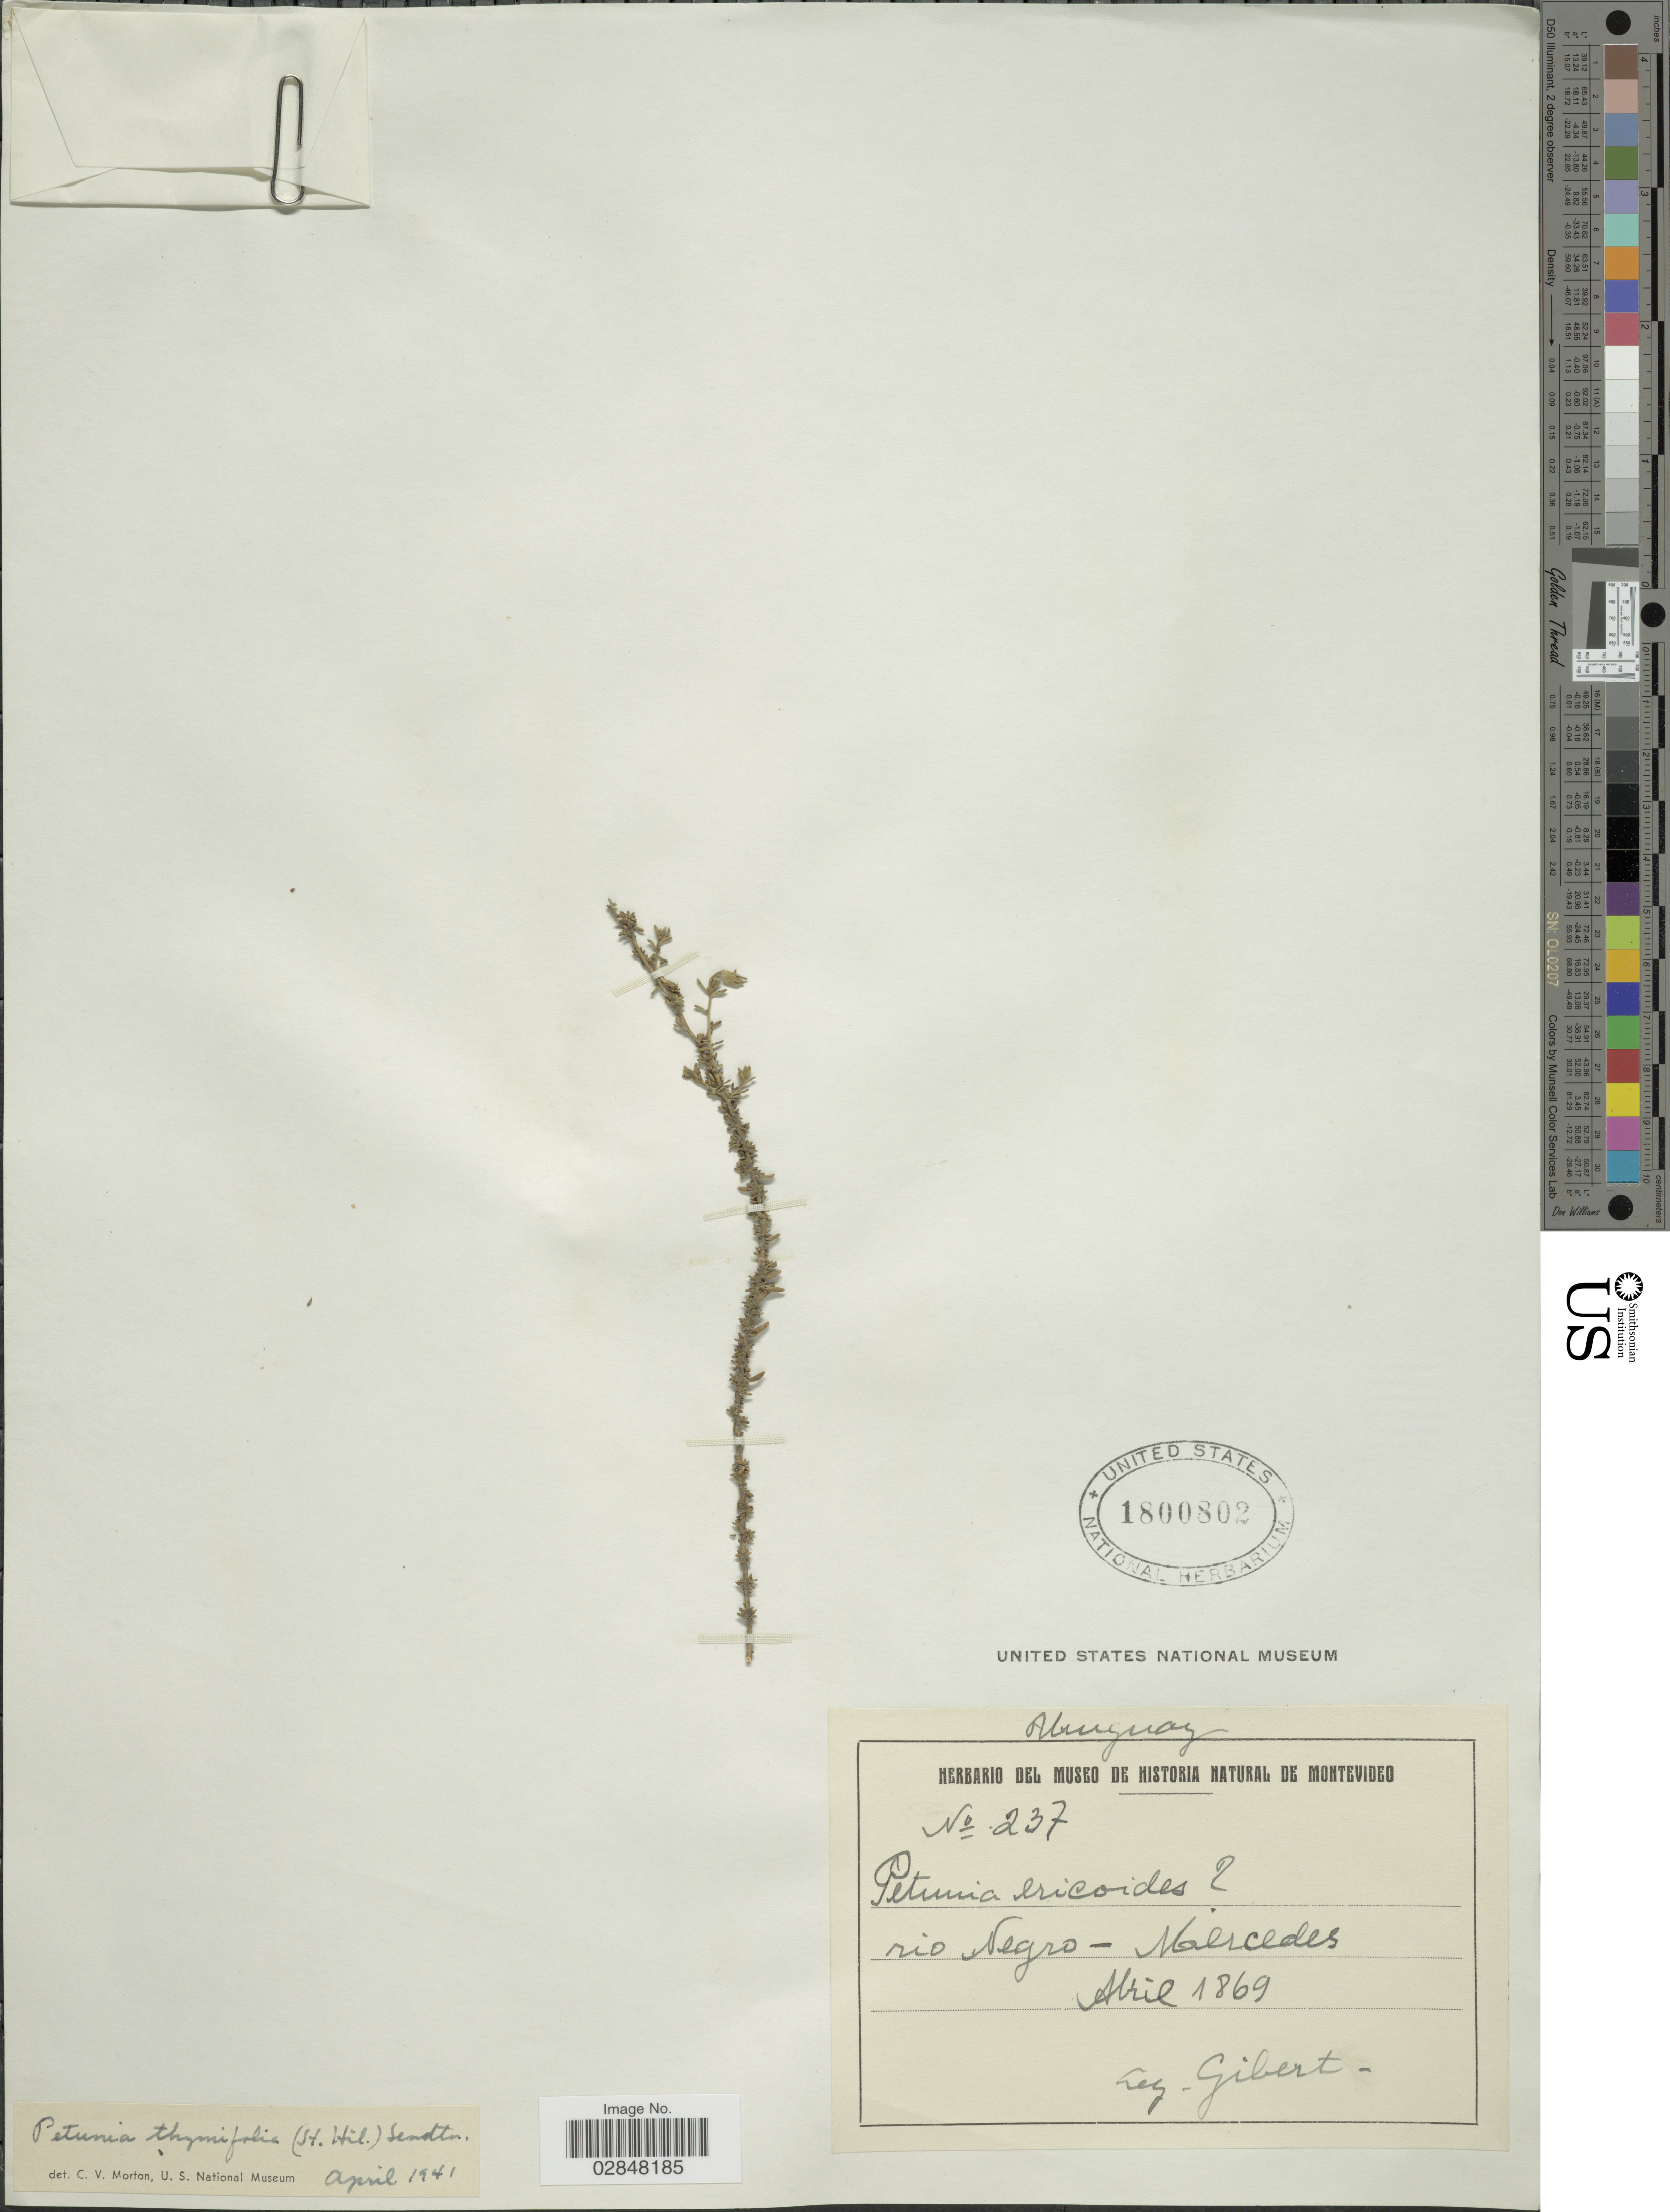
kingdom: Plantae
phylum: Tracheophyta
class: Magnoliopsida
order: Solanales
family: Solanaceae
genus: Petunia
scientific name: Petunia thymifolia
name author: (A. St.-Hil.) Sendtn.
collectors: -. Gilbert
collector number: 237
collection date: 1869-04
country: Uruguay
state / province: Rio Negro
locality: Mercedes.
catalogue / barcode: US 1800802